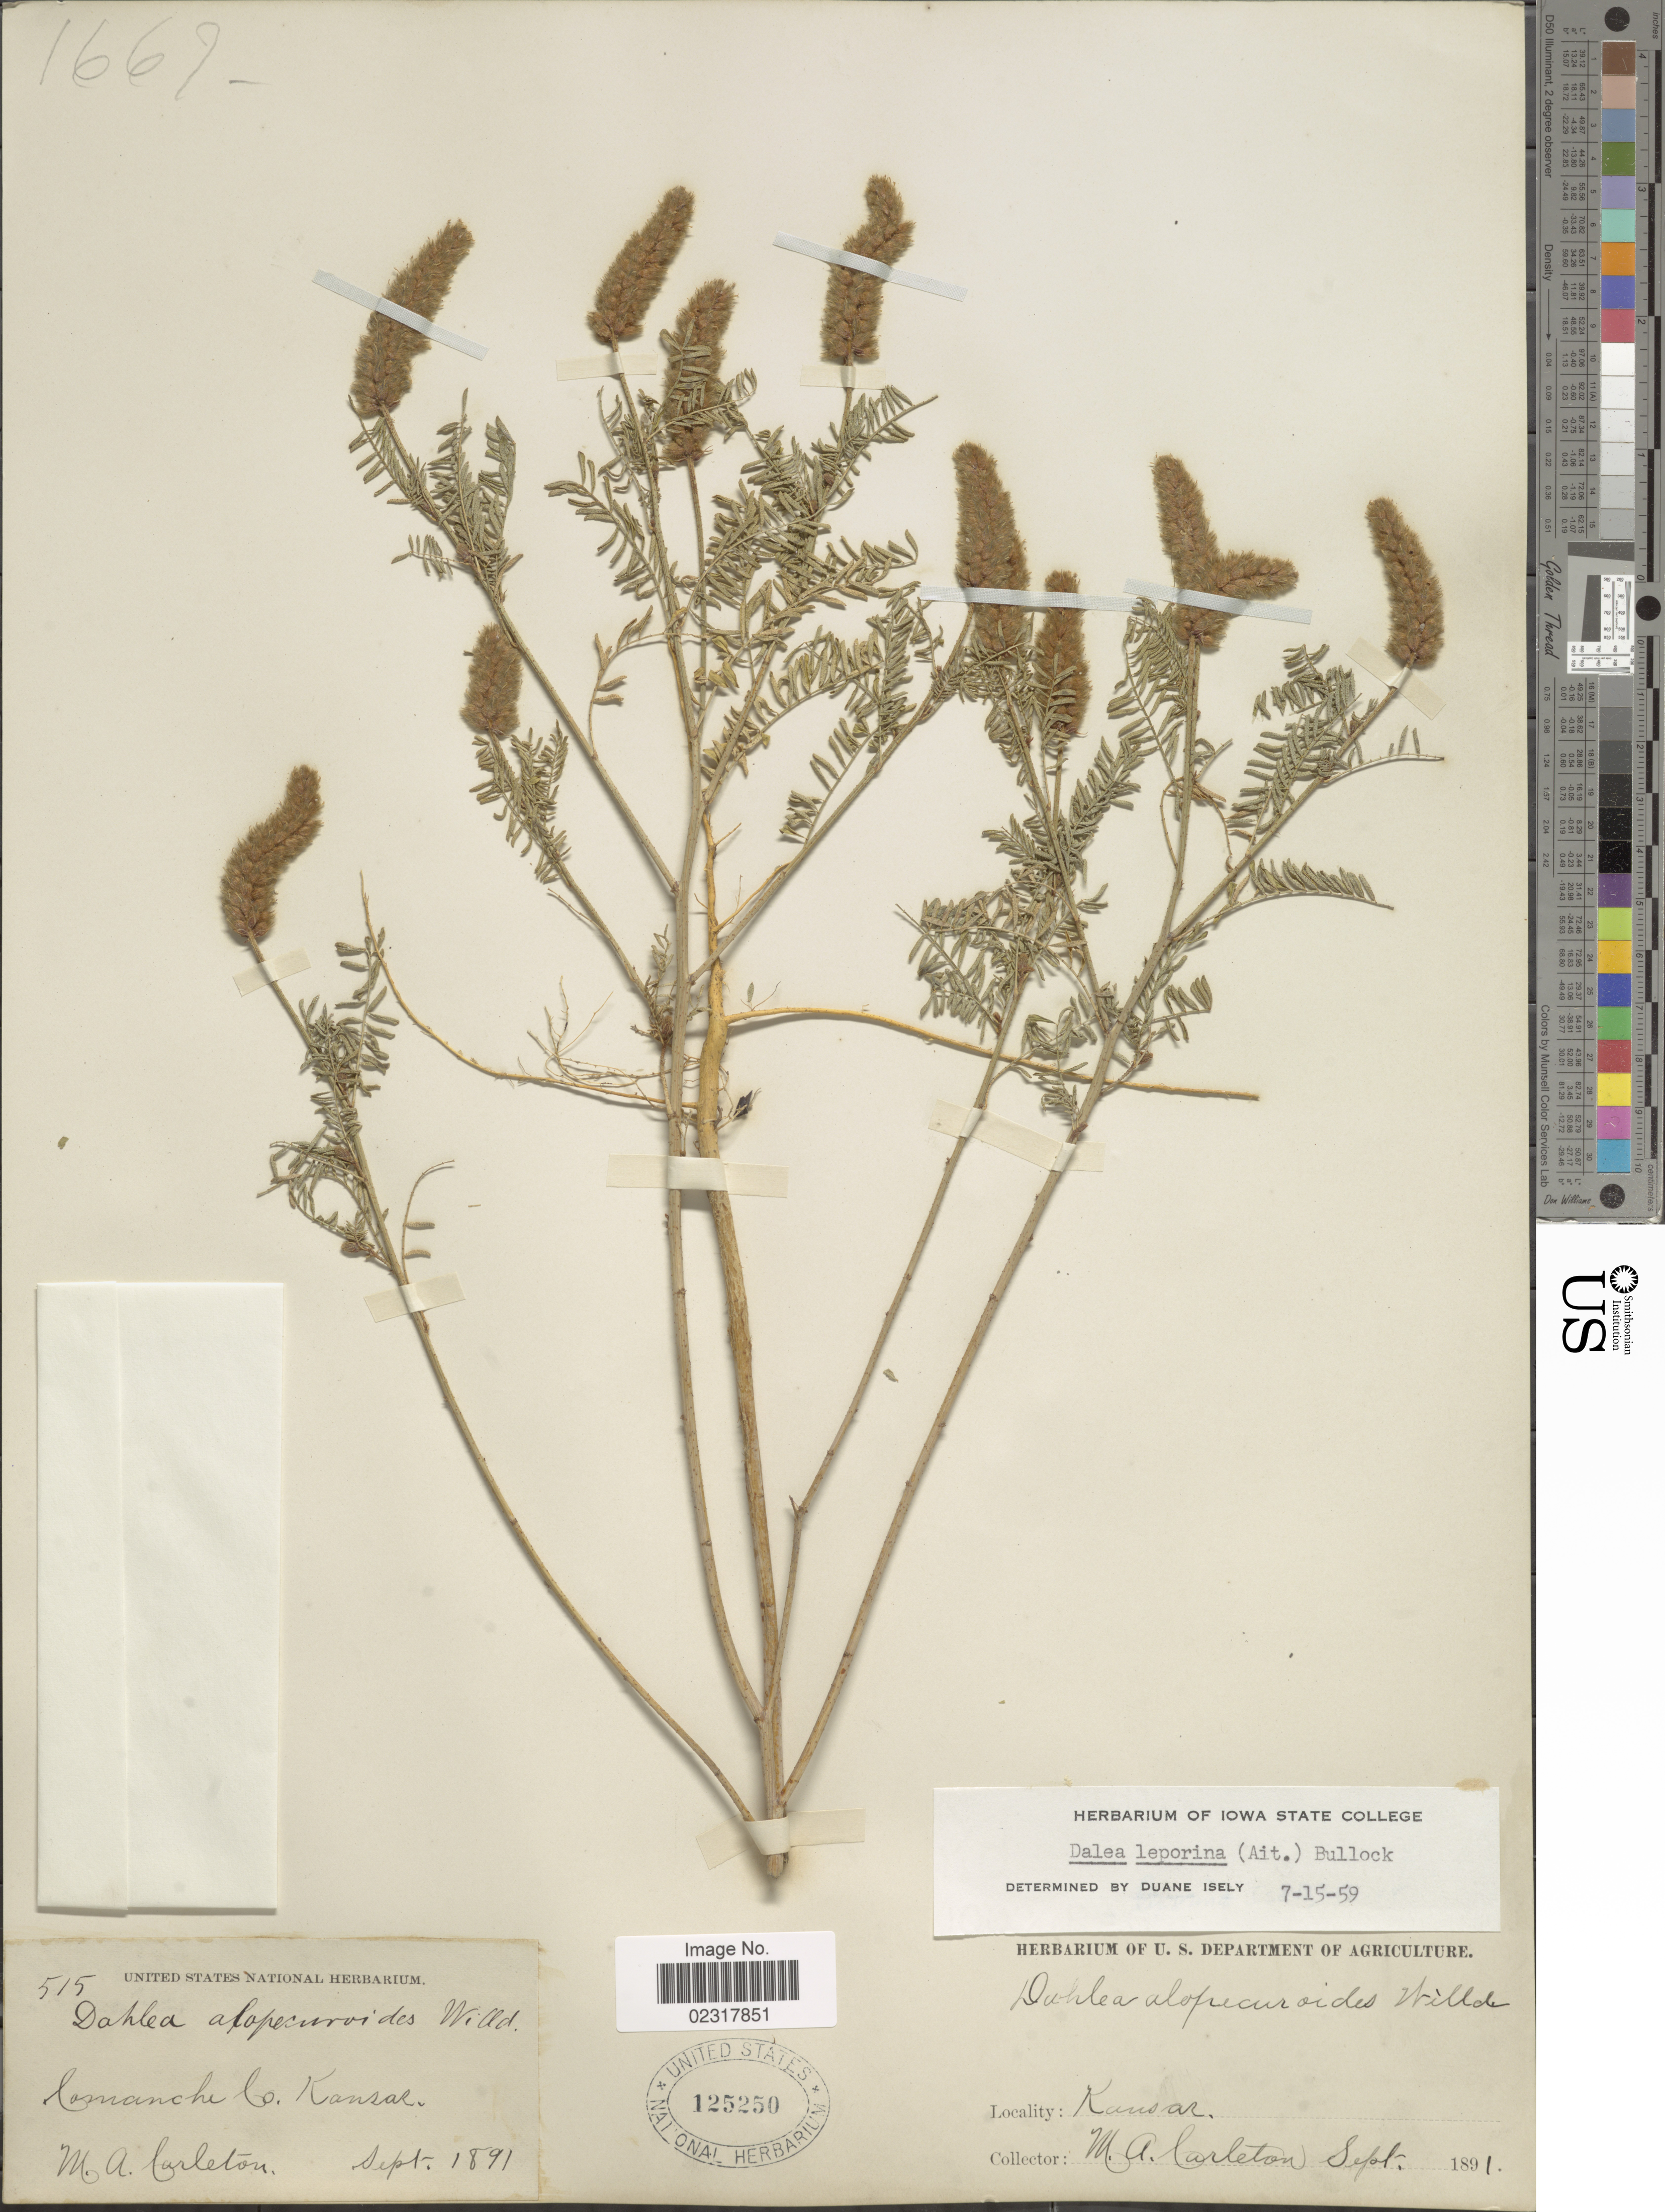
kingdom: Plantae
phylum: Tracheophyta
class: Magnoliopsida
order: Fabales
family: Fabaceae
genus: Dalea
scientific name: Dalea leporina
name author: (Aiton) Bullock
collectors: M. A. Carleton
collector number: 515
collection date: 1891-09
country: United States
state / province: Kansas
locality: Comanche Co.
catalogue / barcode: US 125250